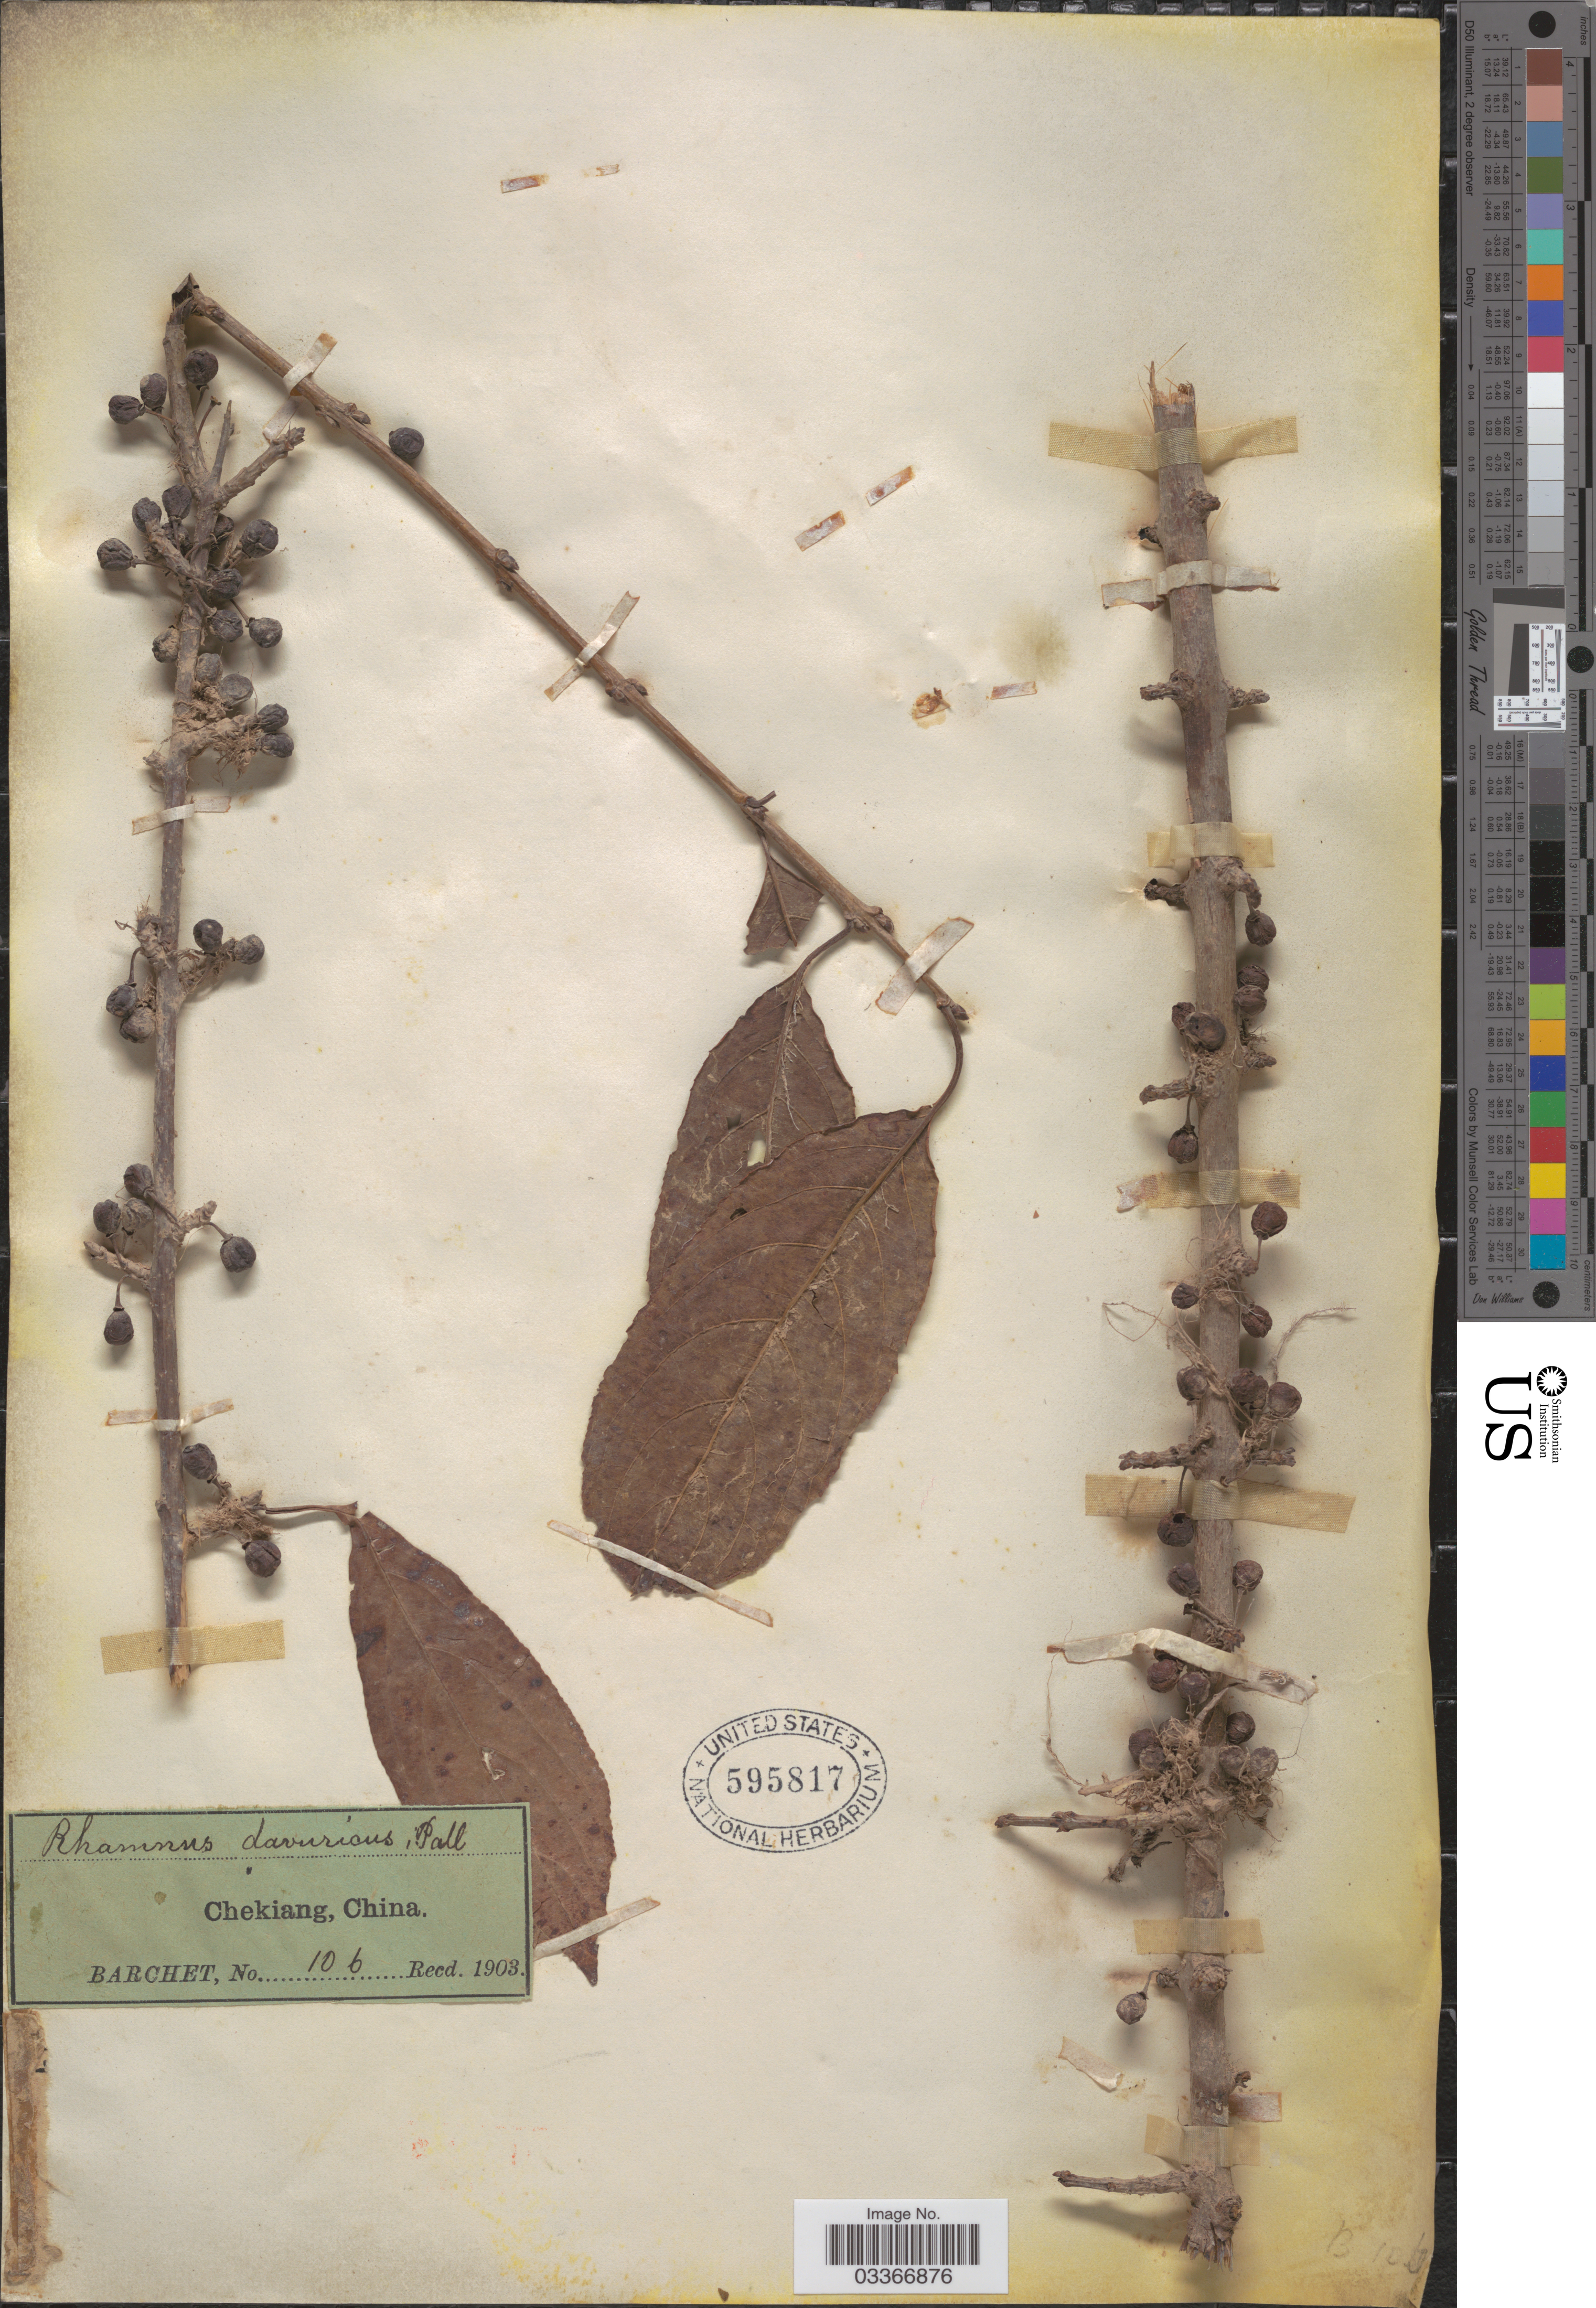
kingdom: Plantae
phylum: Tracheophyta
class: Magnoliopsida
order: Rosales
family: Rhamnaceae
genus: Rhamnus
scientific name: Rhamnus davurica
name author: Pall.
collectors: Barchet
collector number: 106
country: China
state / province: Zhejiang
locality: Chekiang.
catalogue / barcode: US 595817